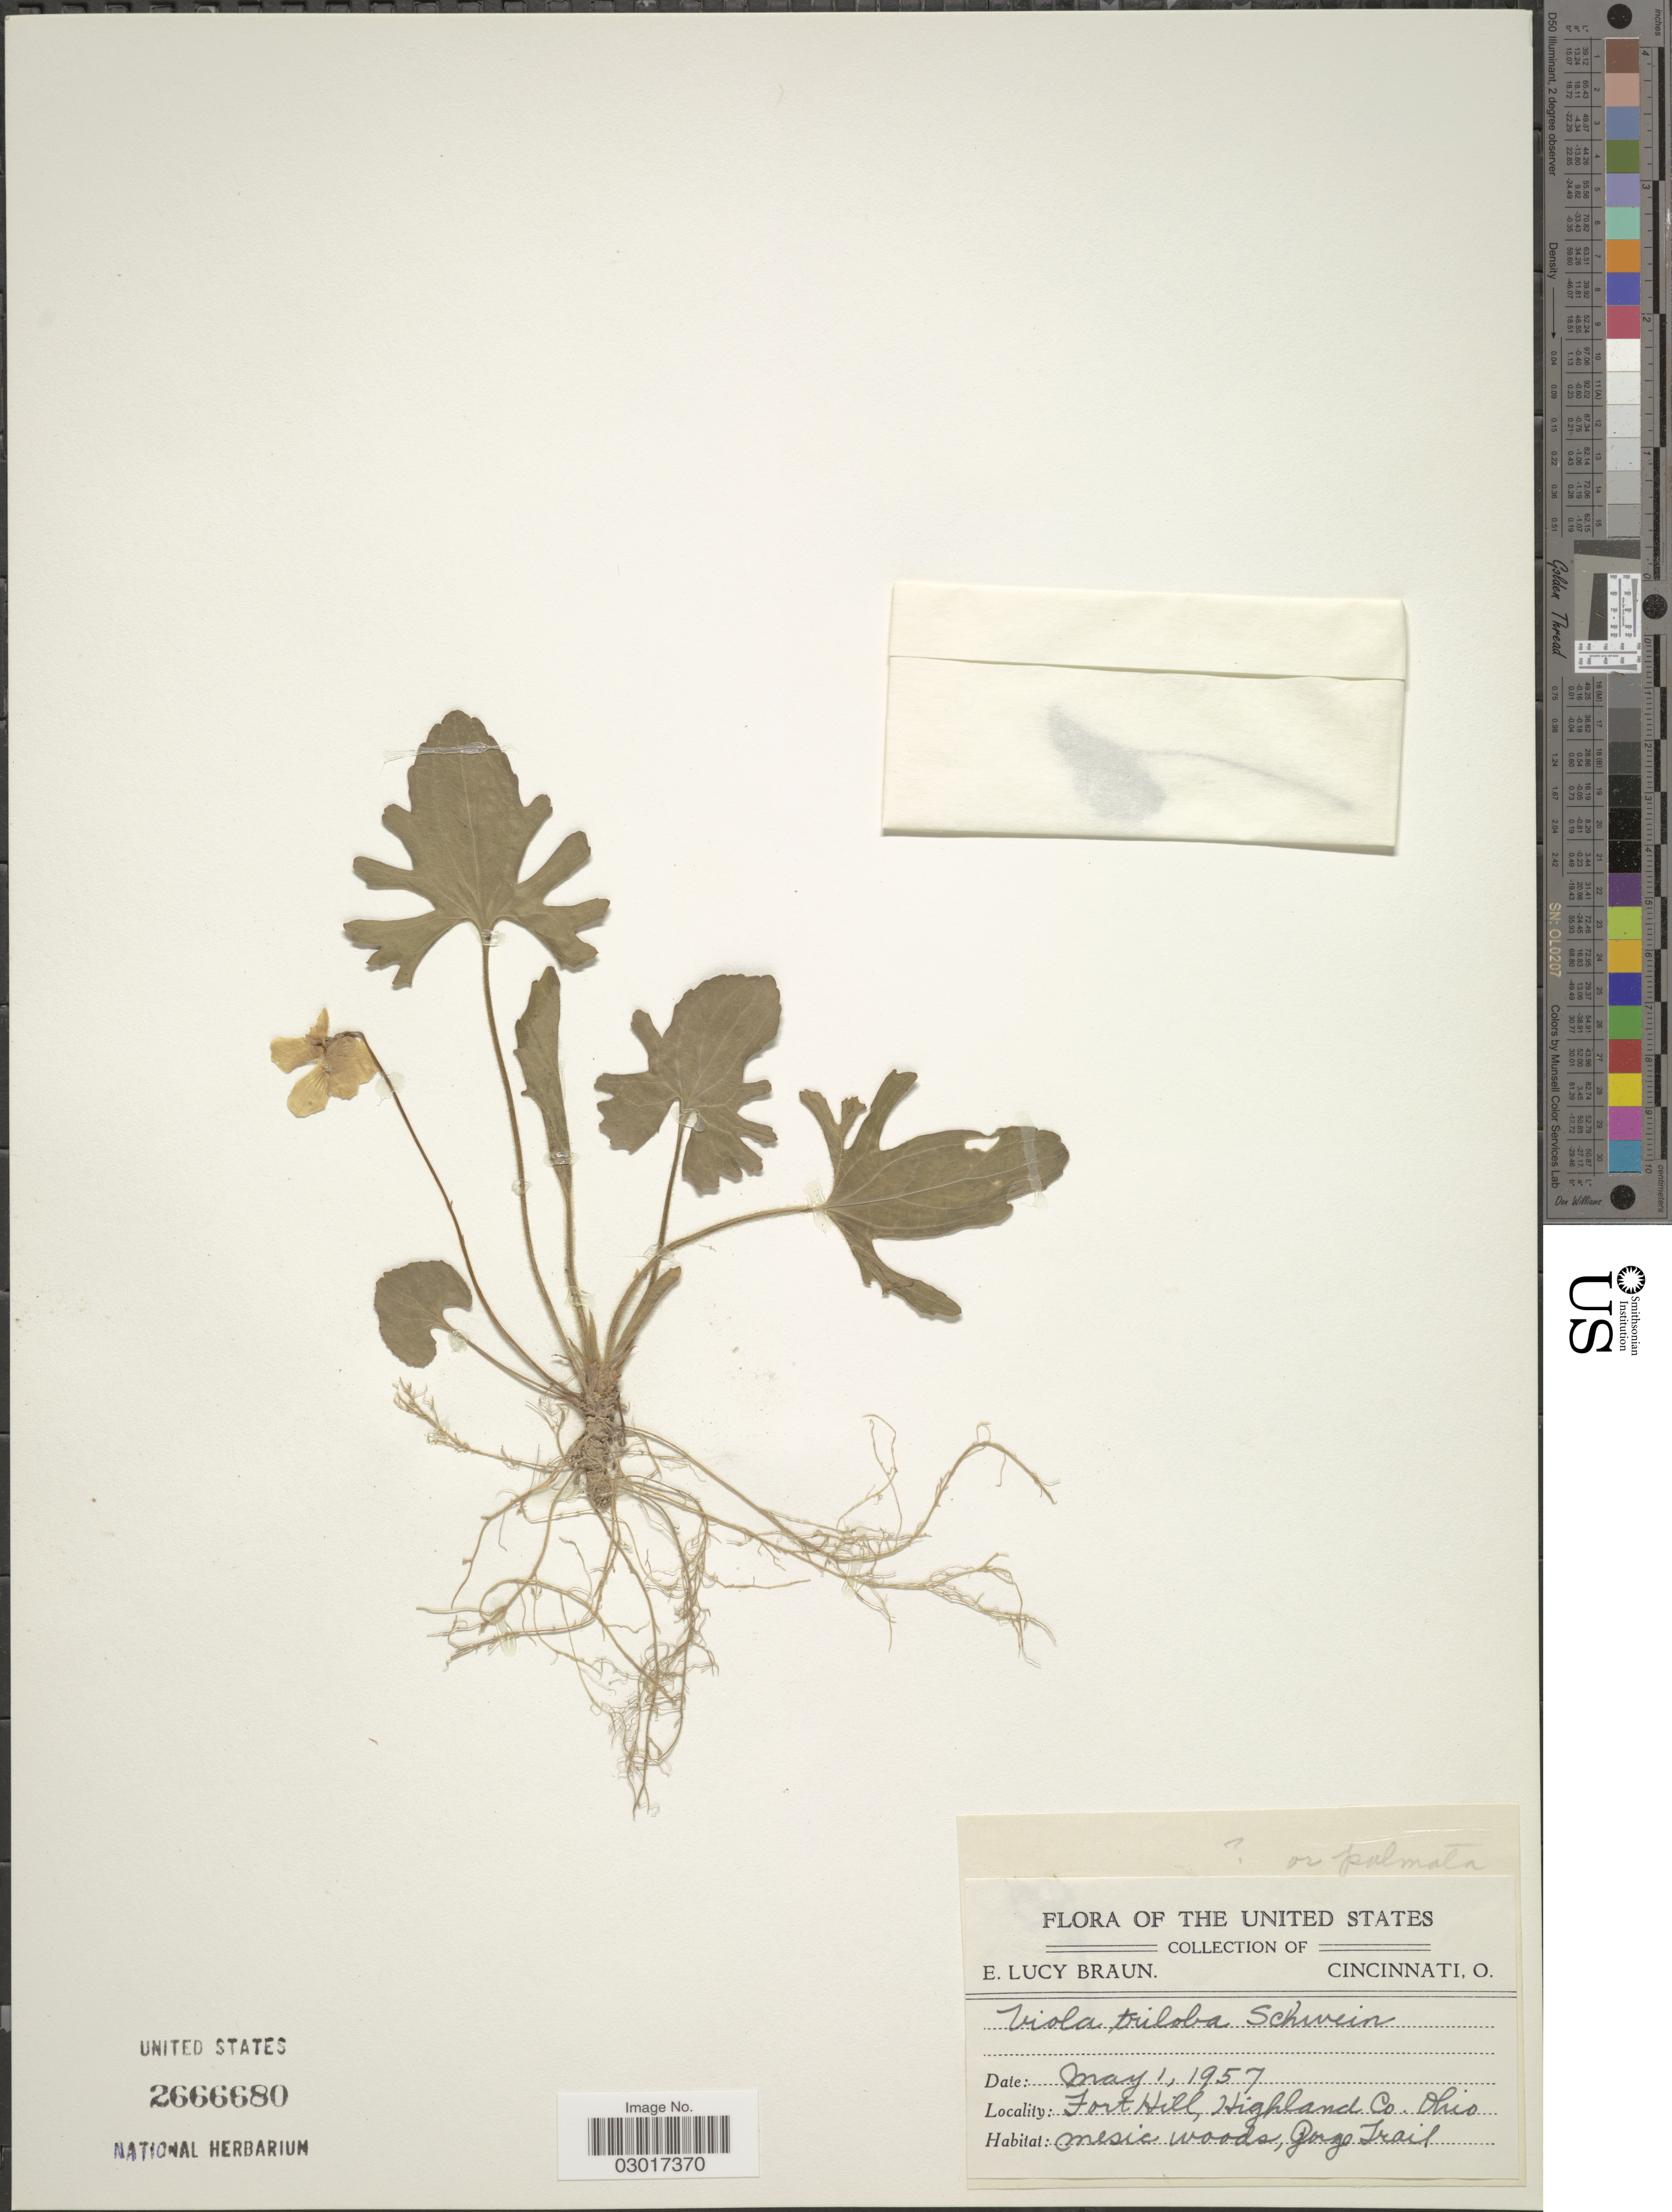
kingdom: Plantae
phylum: Tracheophyta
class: Magnoliopsida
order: Malpighiales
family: Violaceae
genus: Viola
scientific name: Viola triloba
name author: Schwein.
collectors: E. L. Braun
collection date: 1957-05-01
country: United States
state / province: Ohio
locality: Fort Hill, Highland Co.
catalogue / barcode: US 2666680